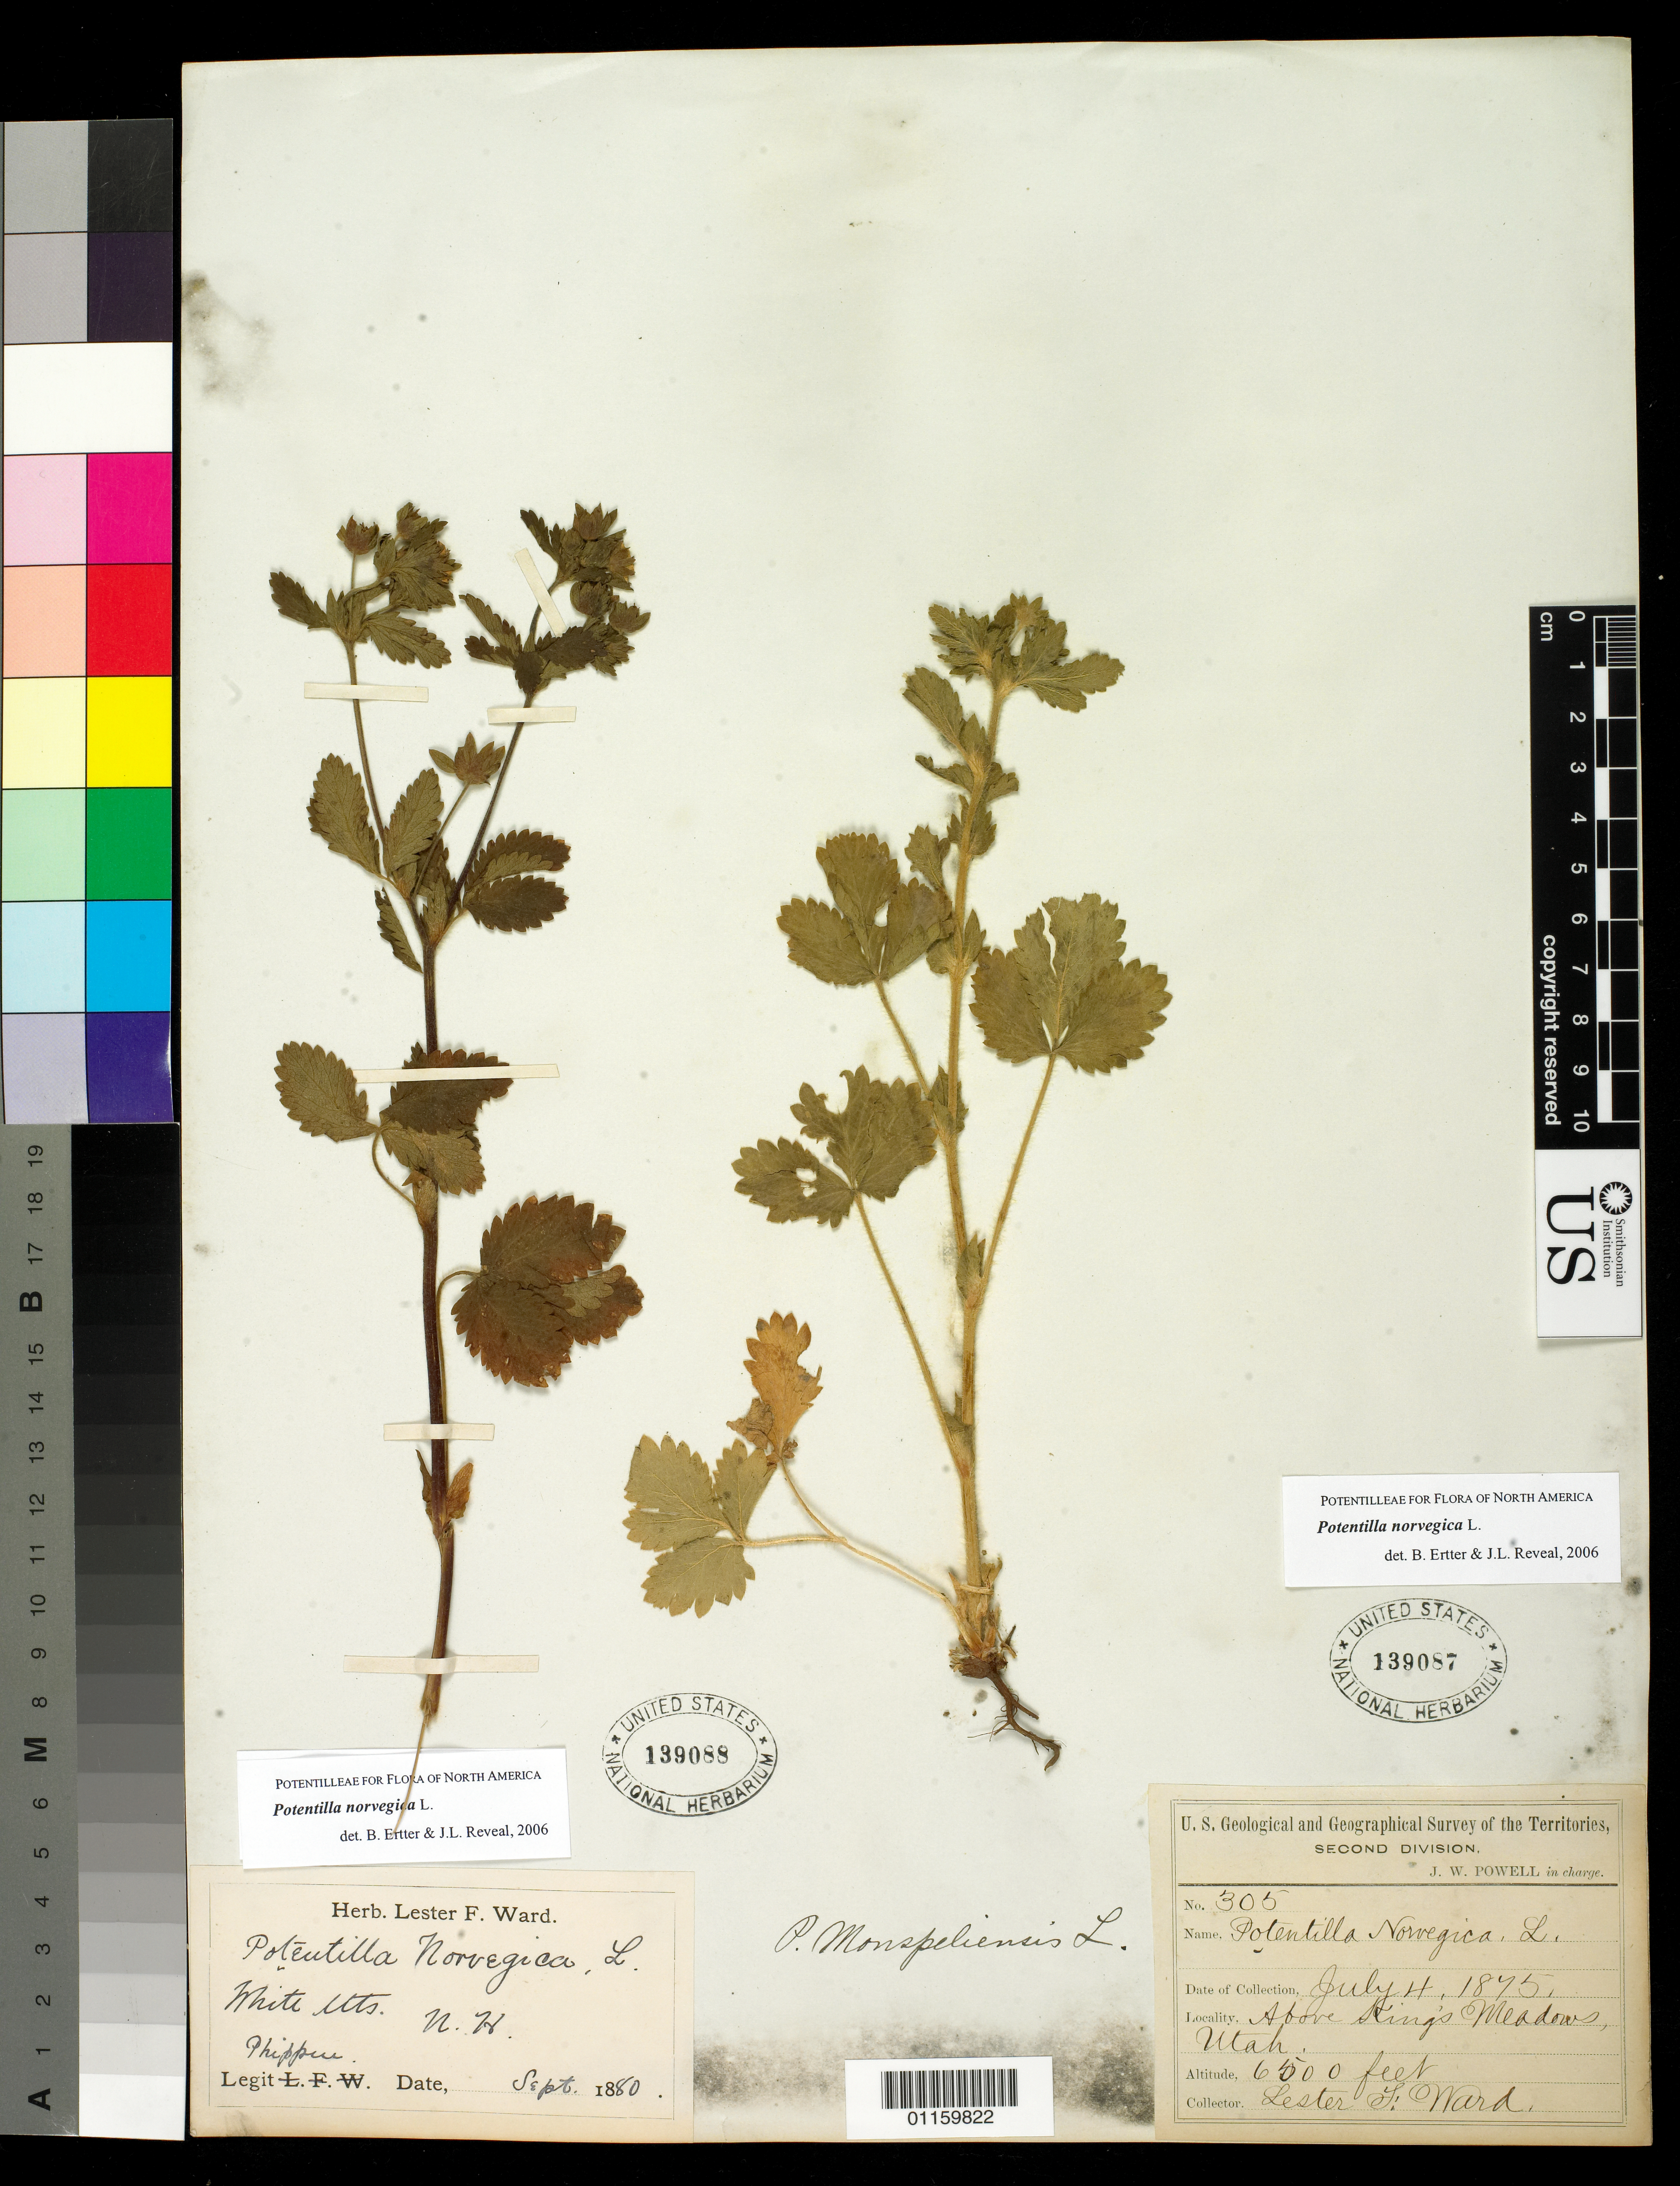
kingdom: Plantae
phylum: Tracheophyta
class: Magnoliopsida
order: Rosales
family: Rosaceae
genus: Potentilla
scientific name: Potentilla norvegica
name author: L.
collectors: L. F. Ward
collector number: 305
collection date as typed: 04 Jul 1875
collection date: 1875-07-04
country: United States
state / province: Utah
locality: Above King's Meadows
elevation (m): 1981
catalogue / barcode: US 139087